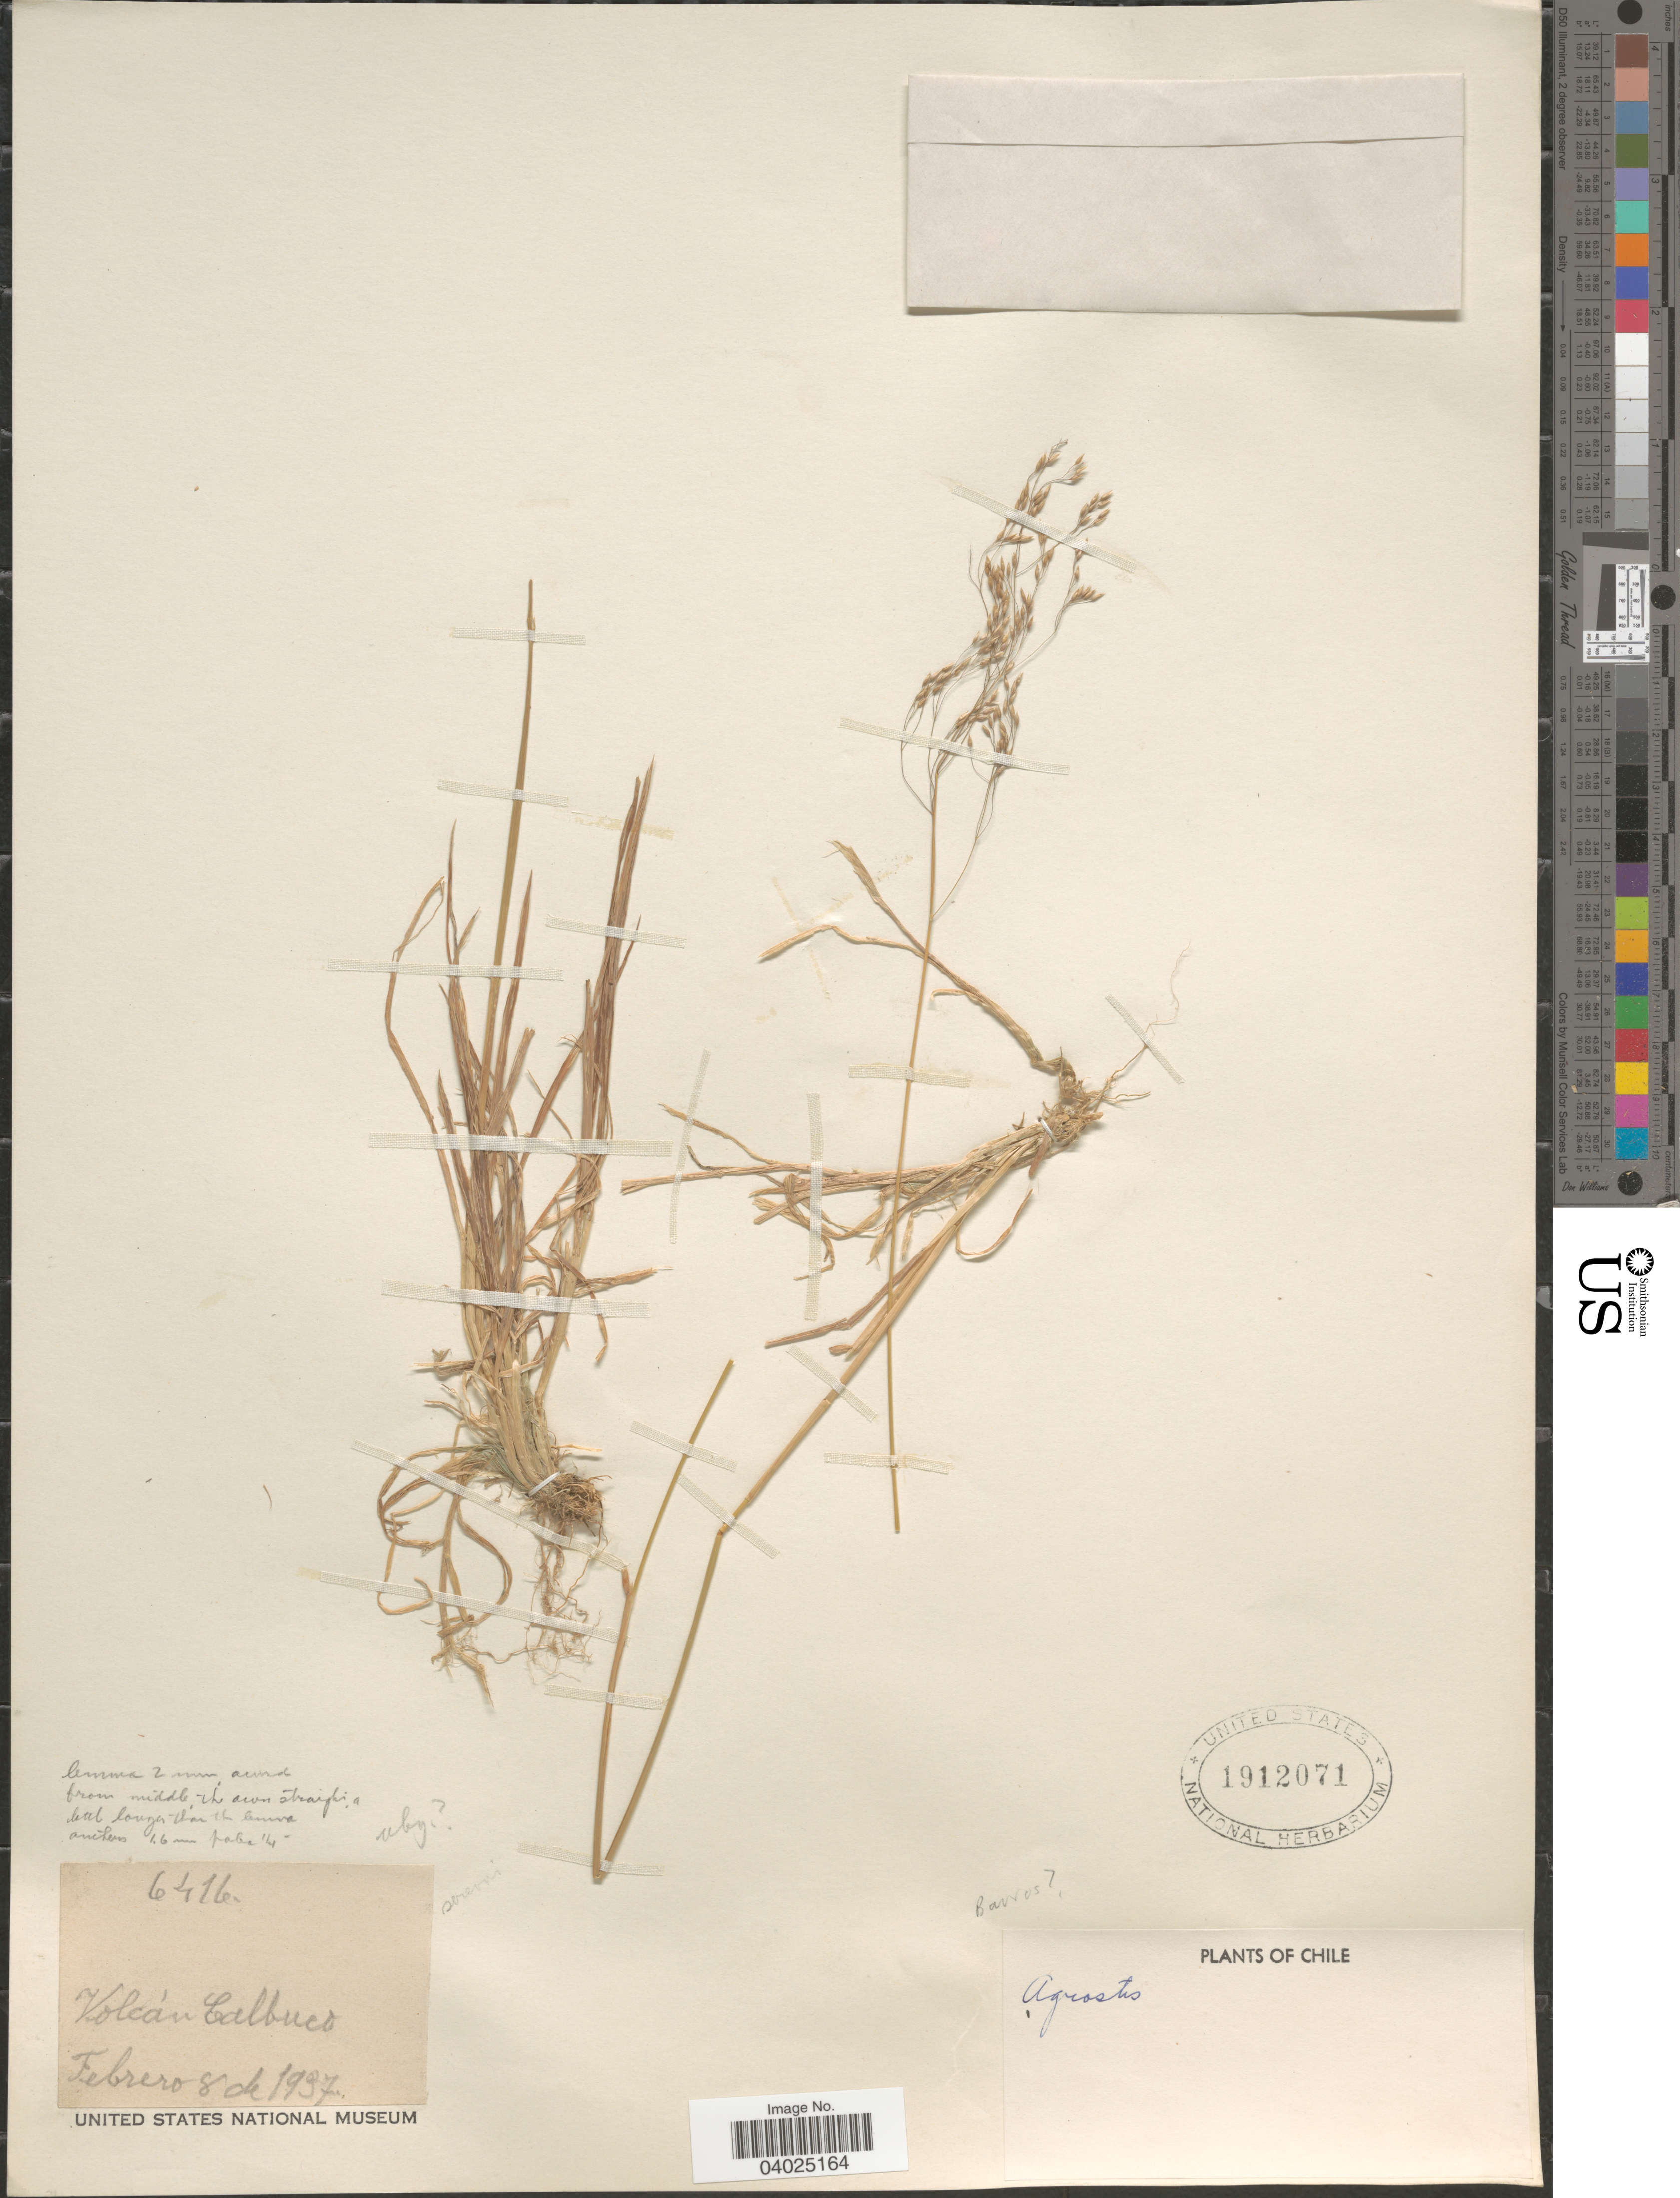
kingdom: Plantae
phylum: Tracheophyta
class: Liliopsida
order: Poales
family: Poaceae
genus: Agrostis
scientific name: Agrostis sp.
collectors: Barros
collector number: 6416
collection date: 1937-02-08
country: Chile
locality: Volcán Calbuco.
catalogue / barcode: US 1912071